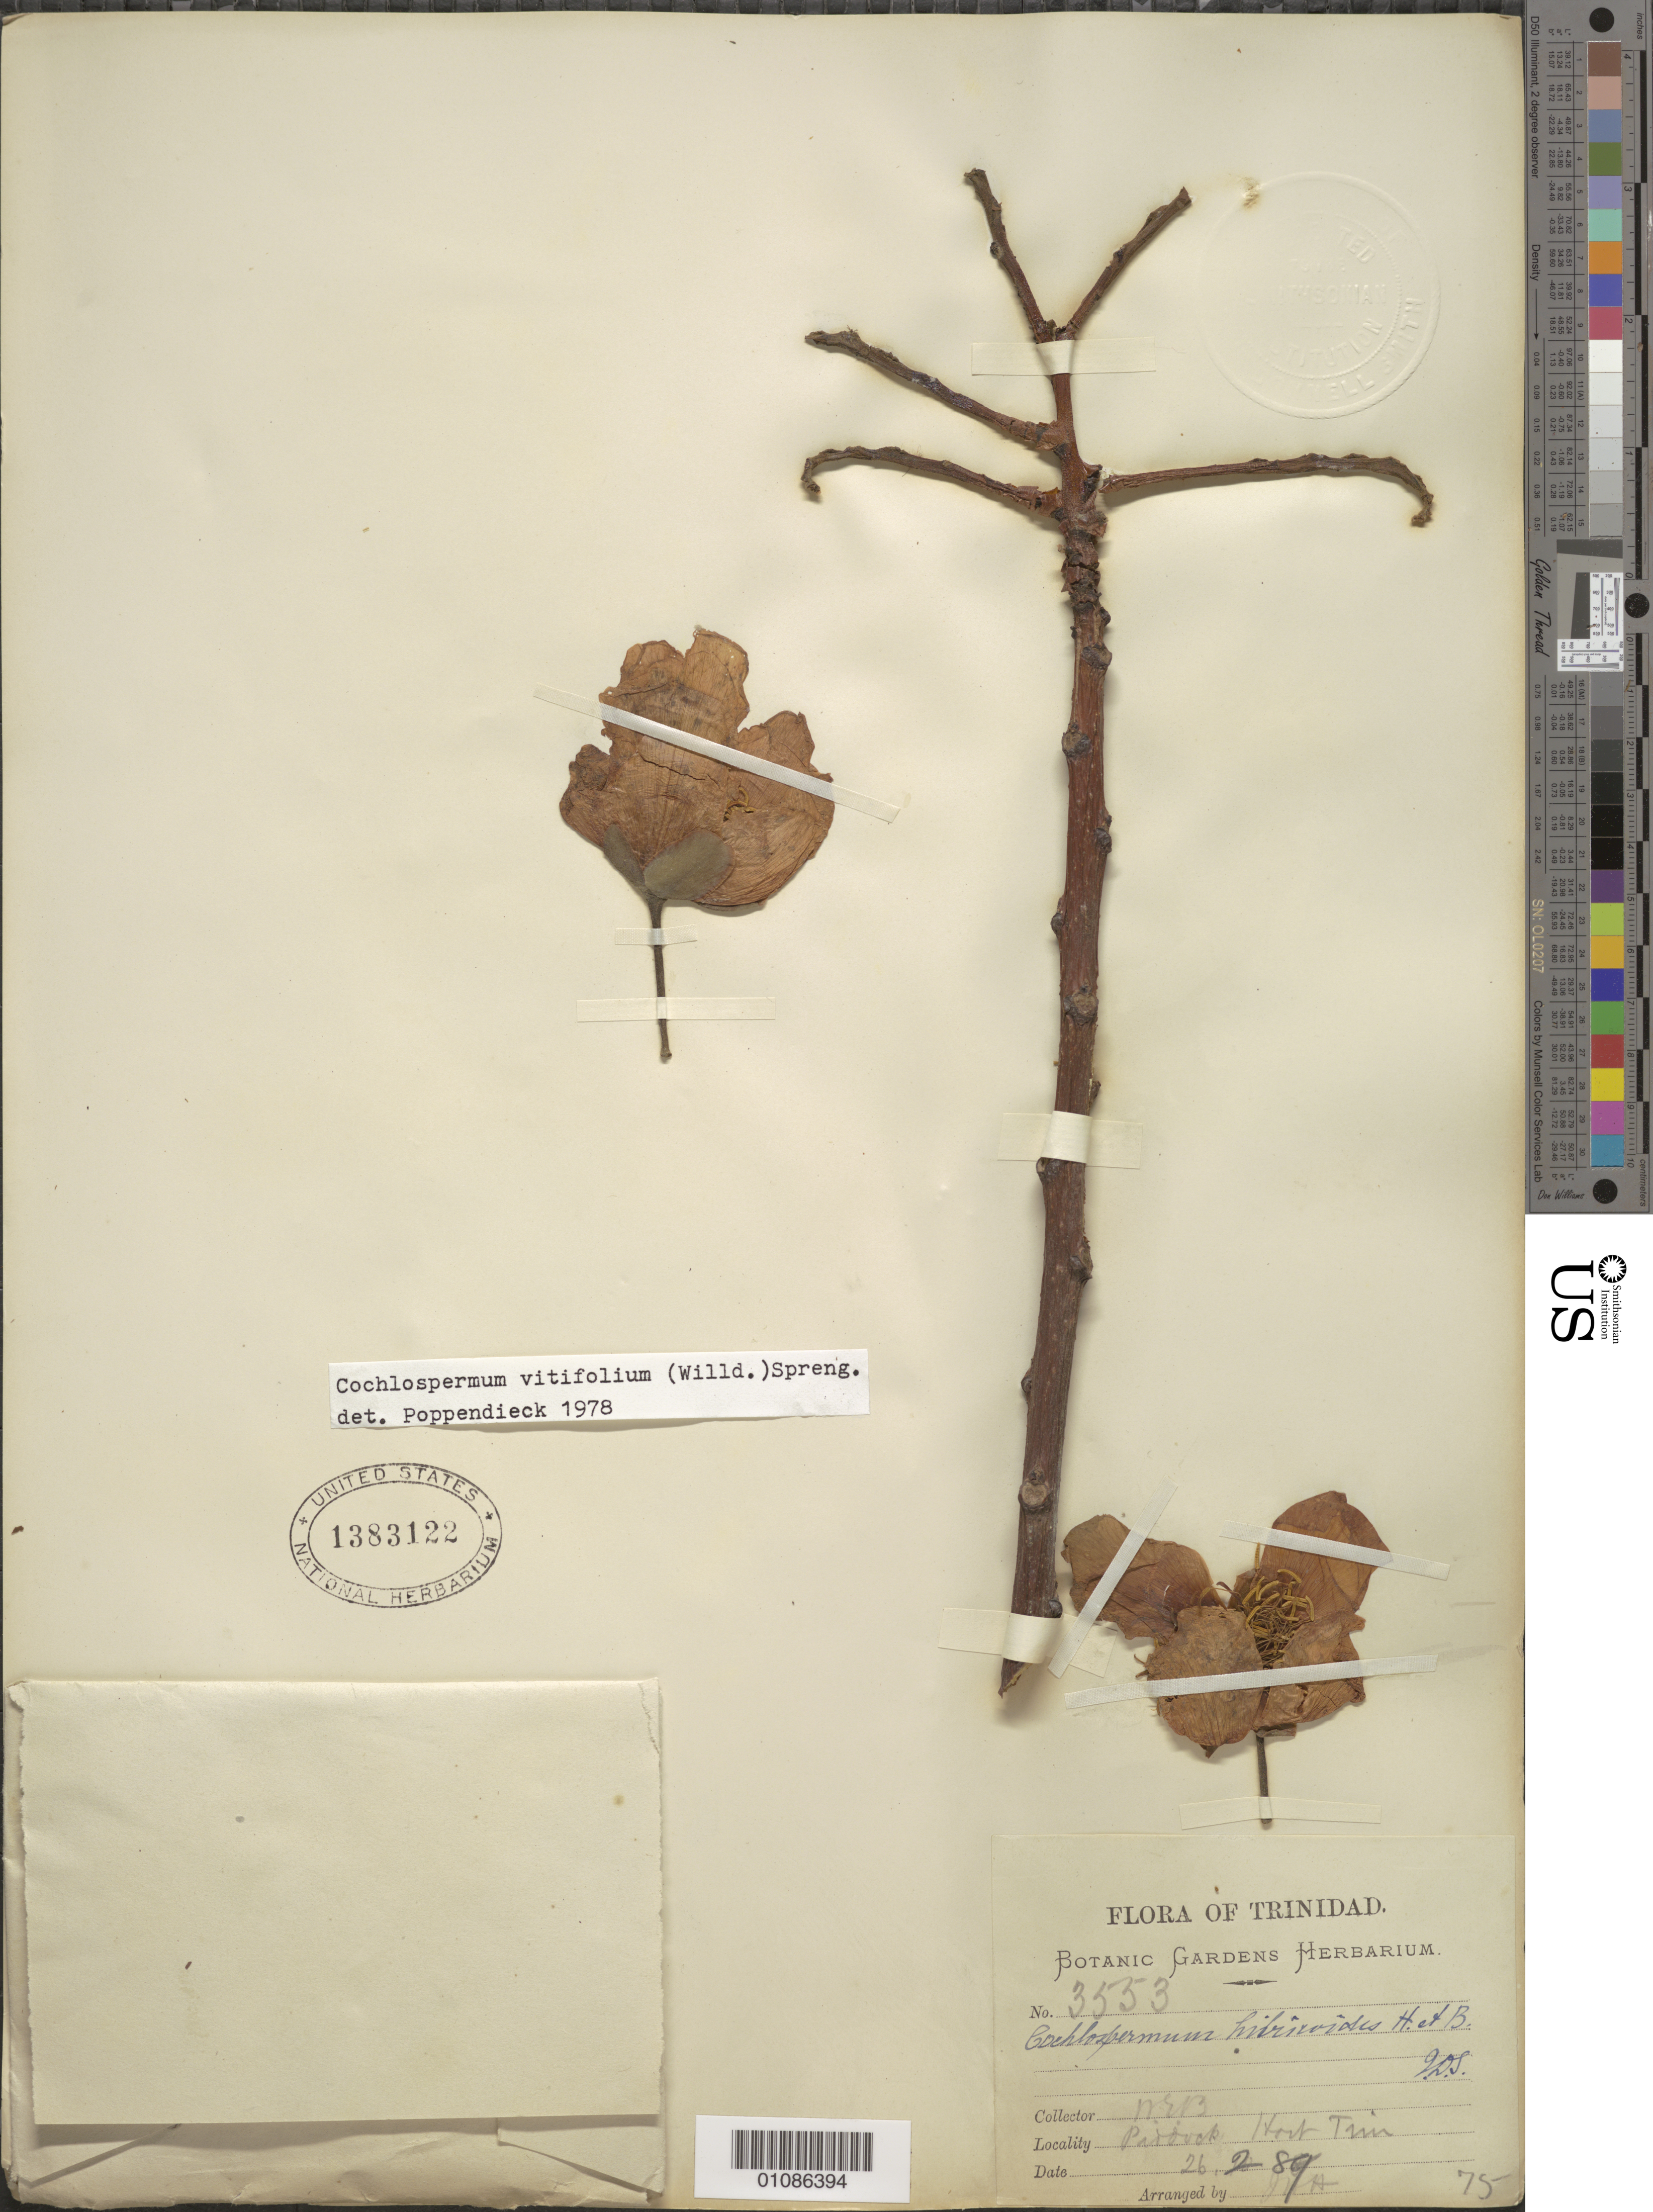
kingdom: Plantae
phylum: Tracheophyta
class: Magnoliopsida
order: Malvales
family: Cochlospermaceae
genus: Cochlospermum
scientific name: Cochlospermum vitifolium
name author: (Willd.) Spreng.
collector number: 3553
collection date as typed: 26 Feb 1889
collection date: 1889-02-26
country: Trinidad and Tobago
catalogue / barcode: US 1383122